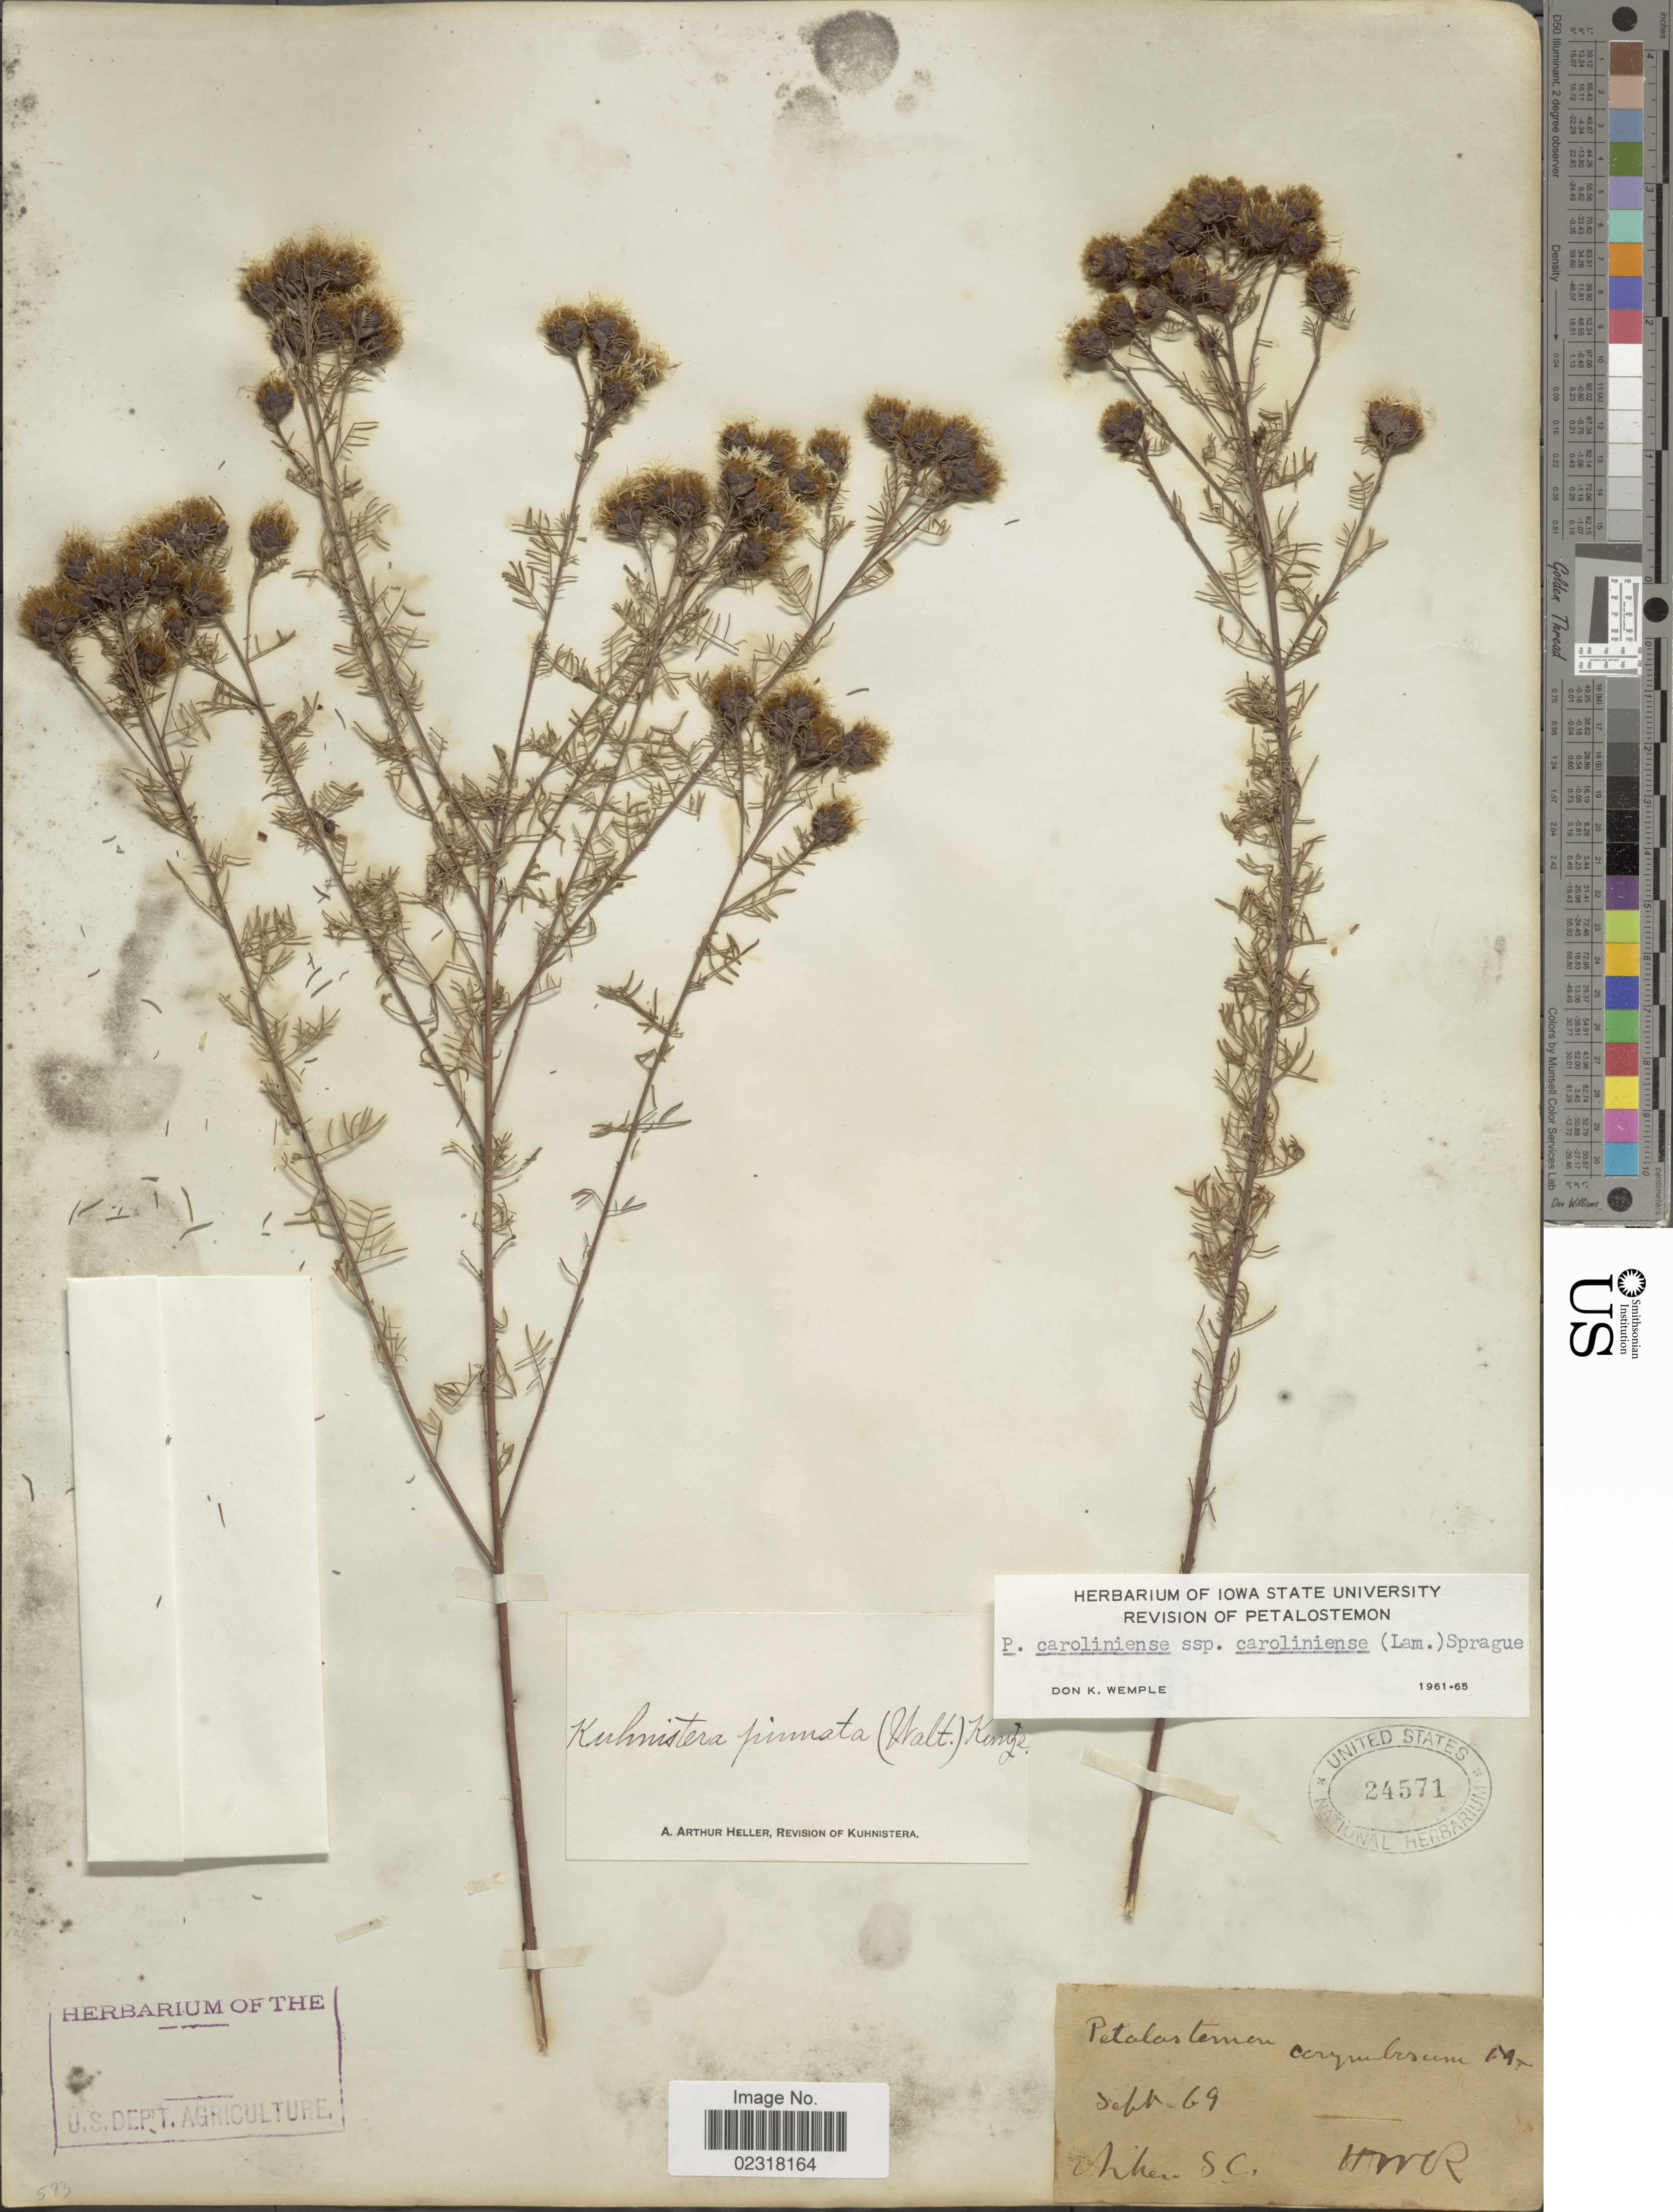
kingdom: Plantae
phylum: Tracheophyta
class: Magnoliopsida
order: Fabales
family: Fabaceae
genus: Dalea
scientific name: Dalea pinnata var. pinnata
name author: (J.F. Gmel.) Barneby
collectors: H. W. R.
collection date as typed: Transcribed d/m/y: /9/69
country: United States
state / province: South Carolina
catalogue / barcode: US 24571